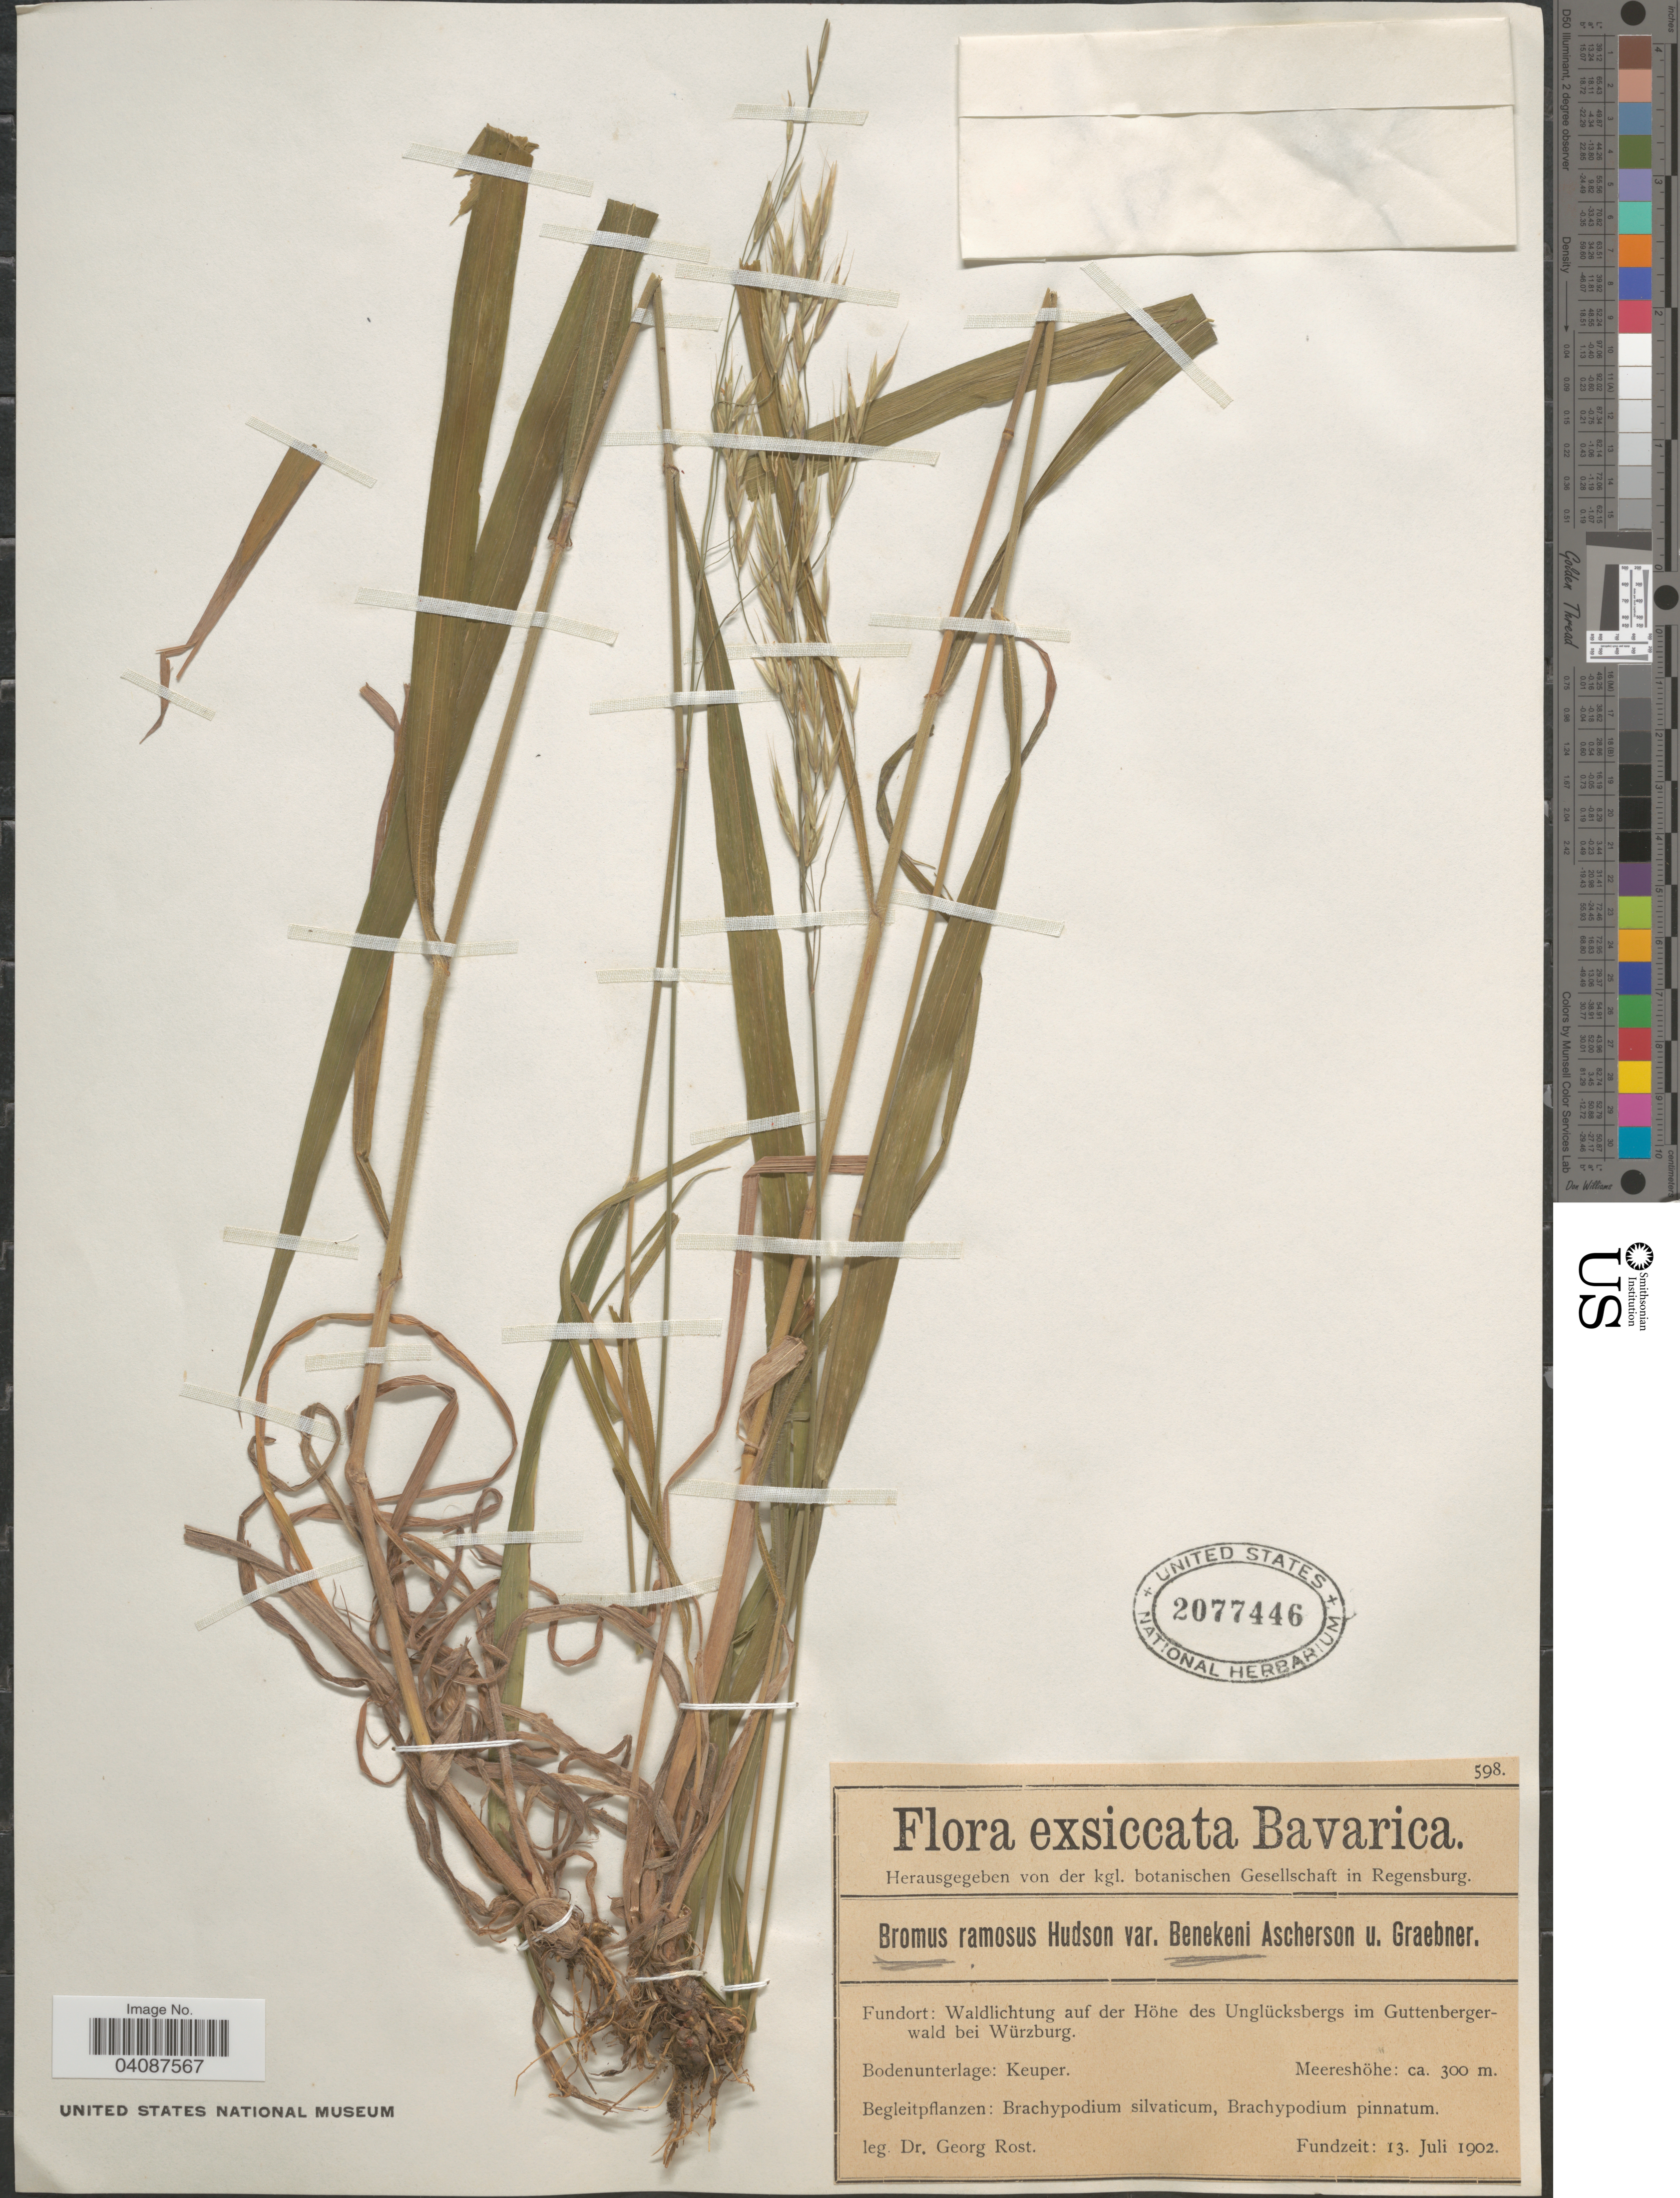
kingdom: Plantae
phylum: Tracheophyta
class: Liliopsida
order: Poales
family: Poaceae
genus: Bromus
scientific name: Bromus benekenii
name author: (Lange) Trimen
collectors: G. Rost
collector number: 598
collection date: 1902-07-13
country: Germany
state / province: Bayern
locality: Waldlichtung auf der Höhe des Unglücksbergs im Guttenbergerwald bei Würzburg.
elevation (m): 300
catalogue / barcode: US 2077446